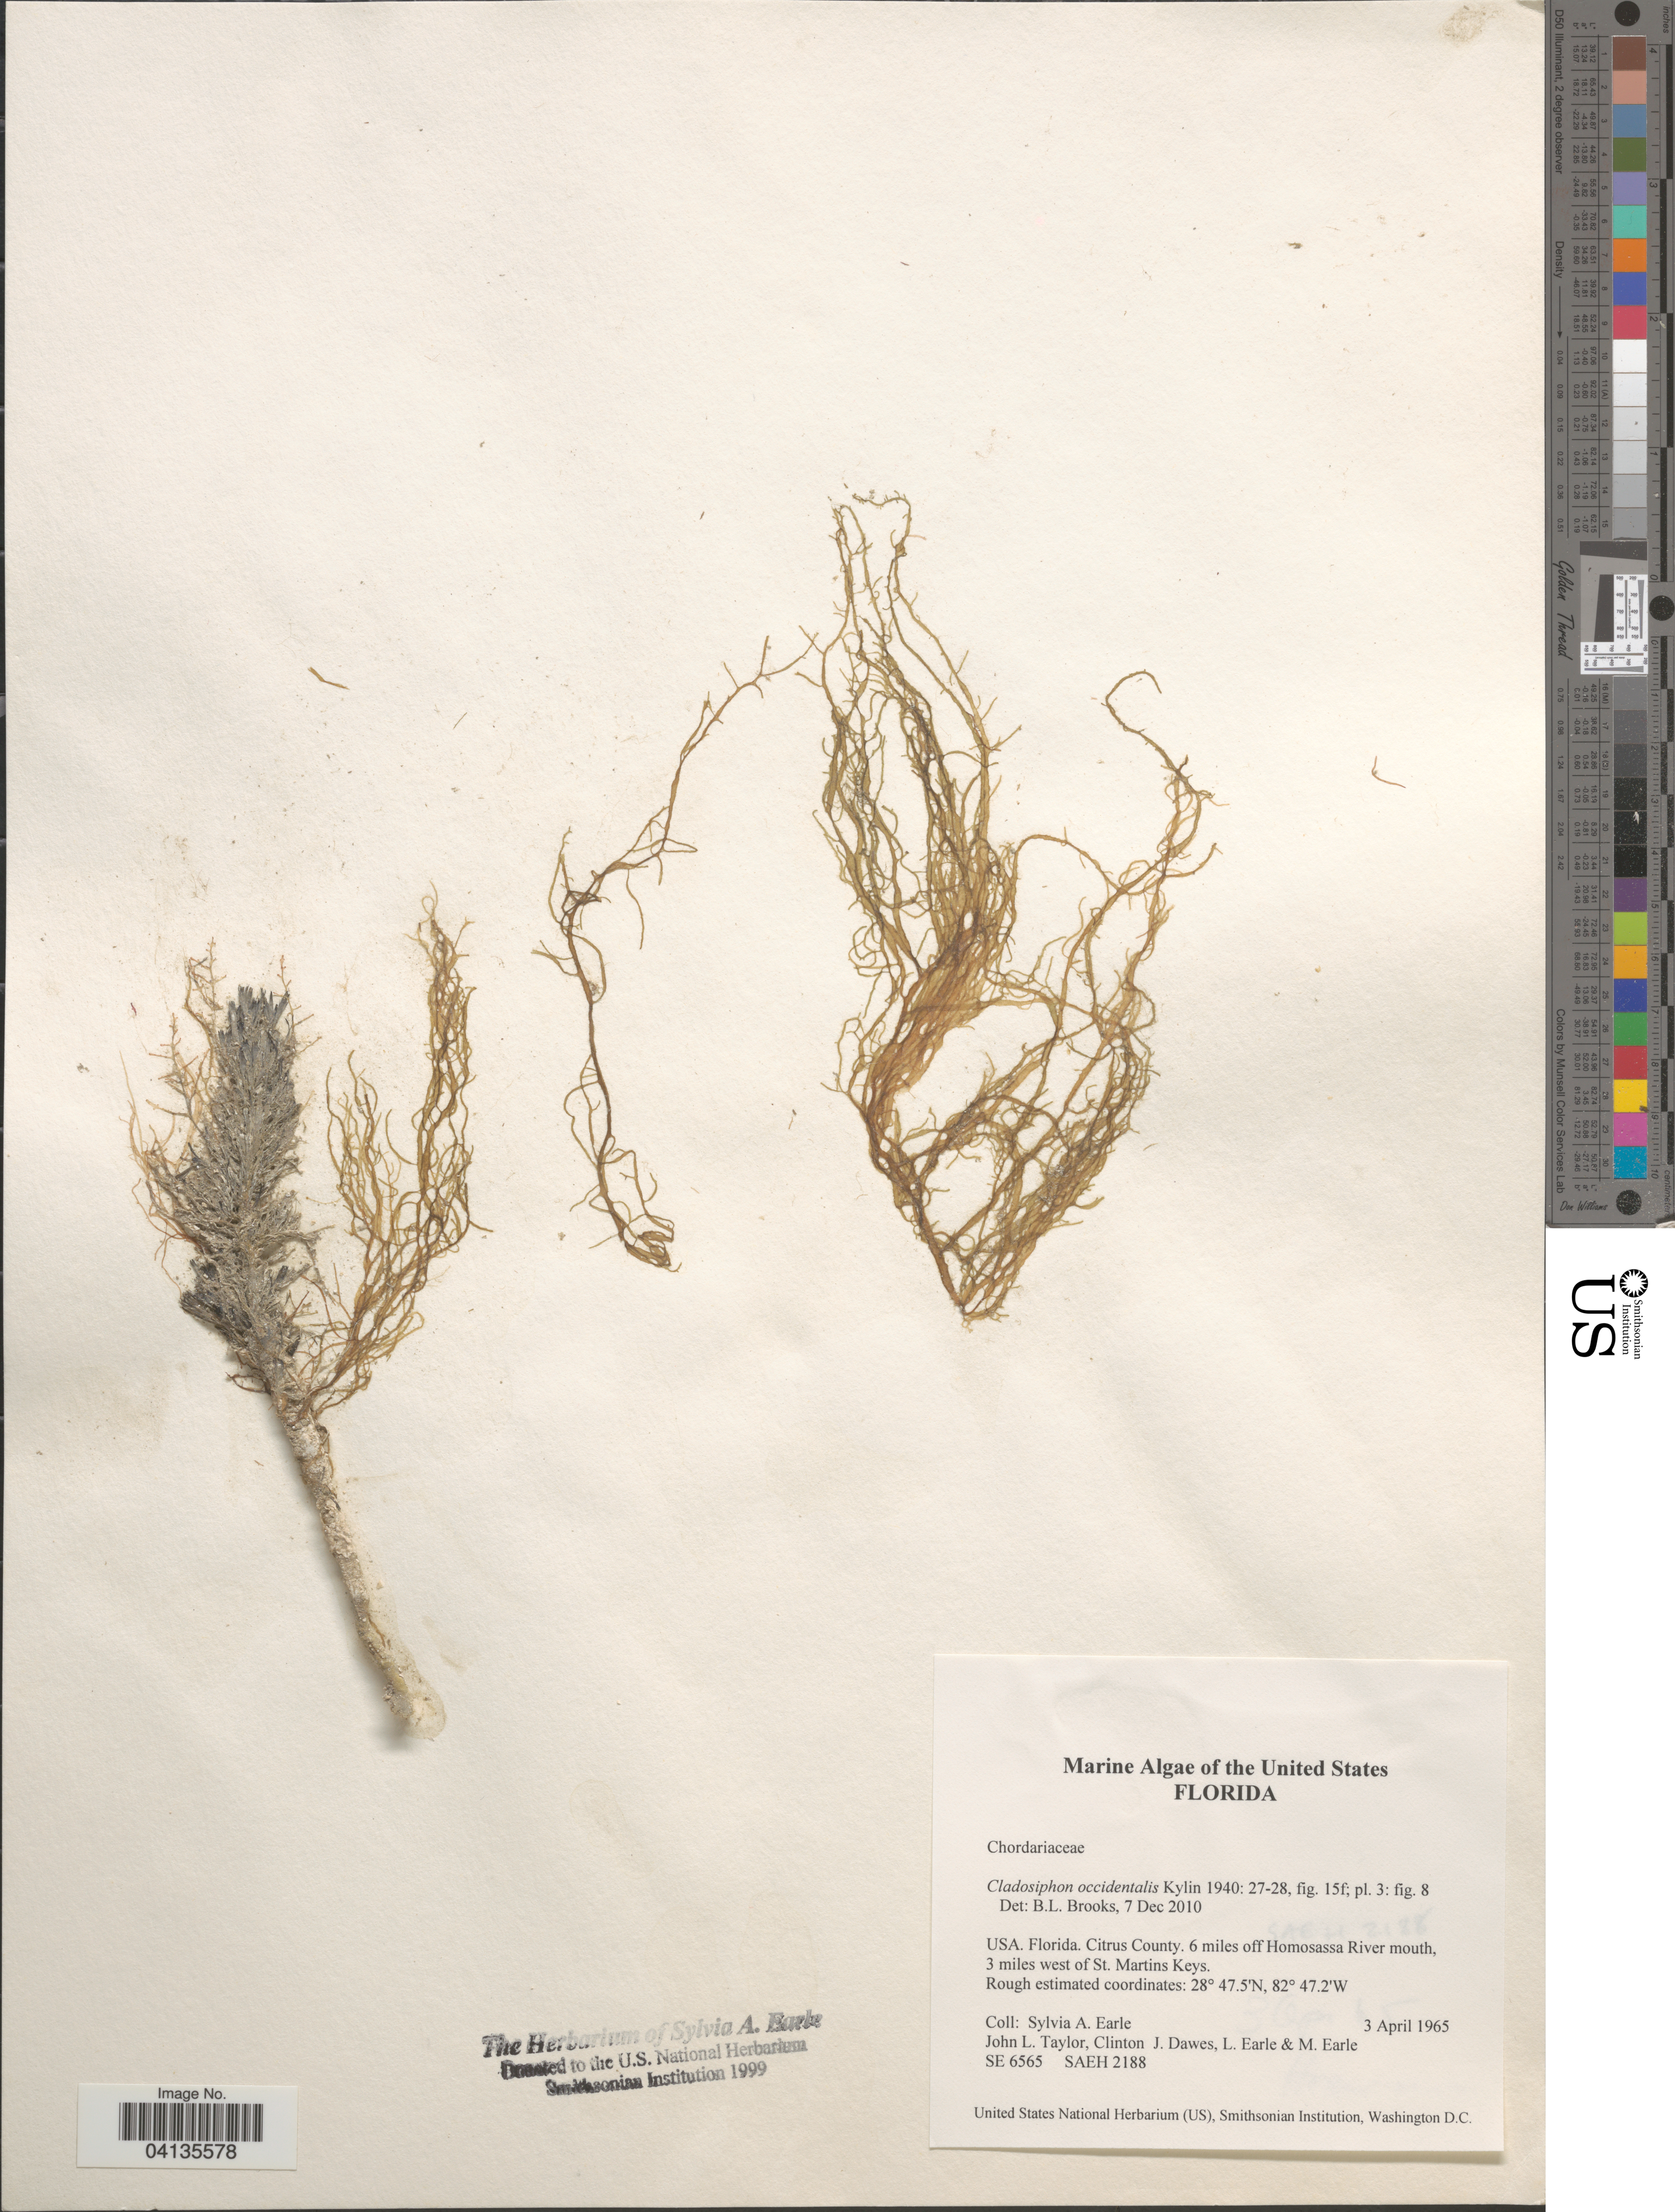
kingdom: Chromista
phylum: Ochrophyta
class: Phaeophyceae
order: Ectocarpales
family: Chordariaceae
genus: Cladosiphon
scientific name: Cladosiphon occidentalis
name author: Kylin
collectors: S. A. Earle, J. L. Taylor, J. Dawes, L. Earle & M. Earle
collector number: SE6565/SAEH2188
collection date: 1965-04-03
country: United States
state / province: Florida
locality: Citrus County. 6 miles off Homosassa River mouth, 3 miles west of St. Martins Keys.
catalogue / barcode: US 238609